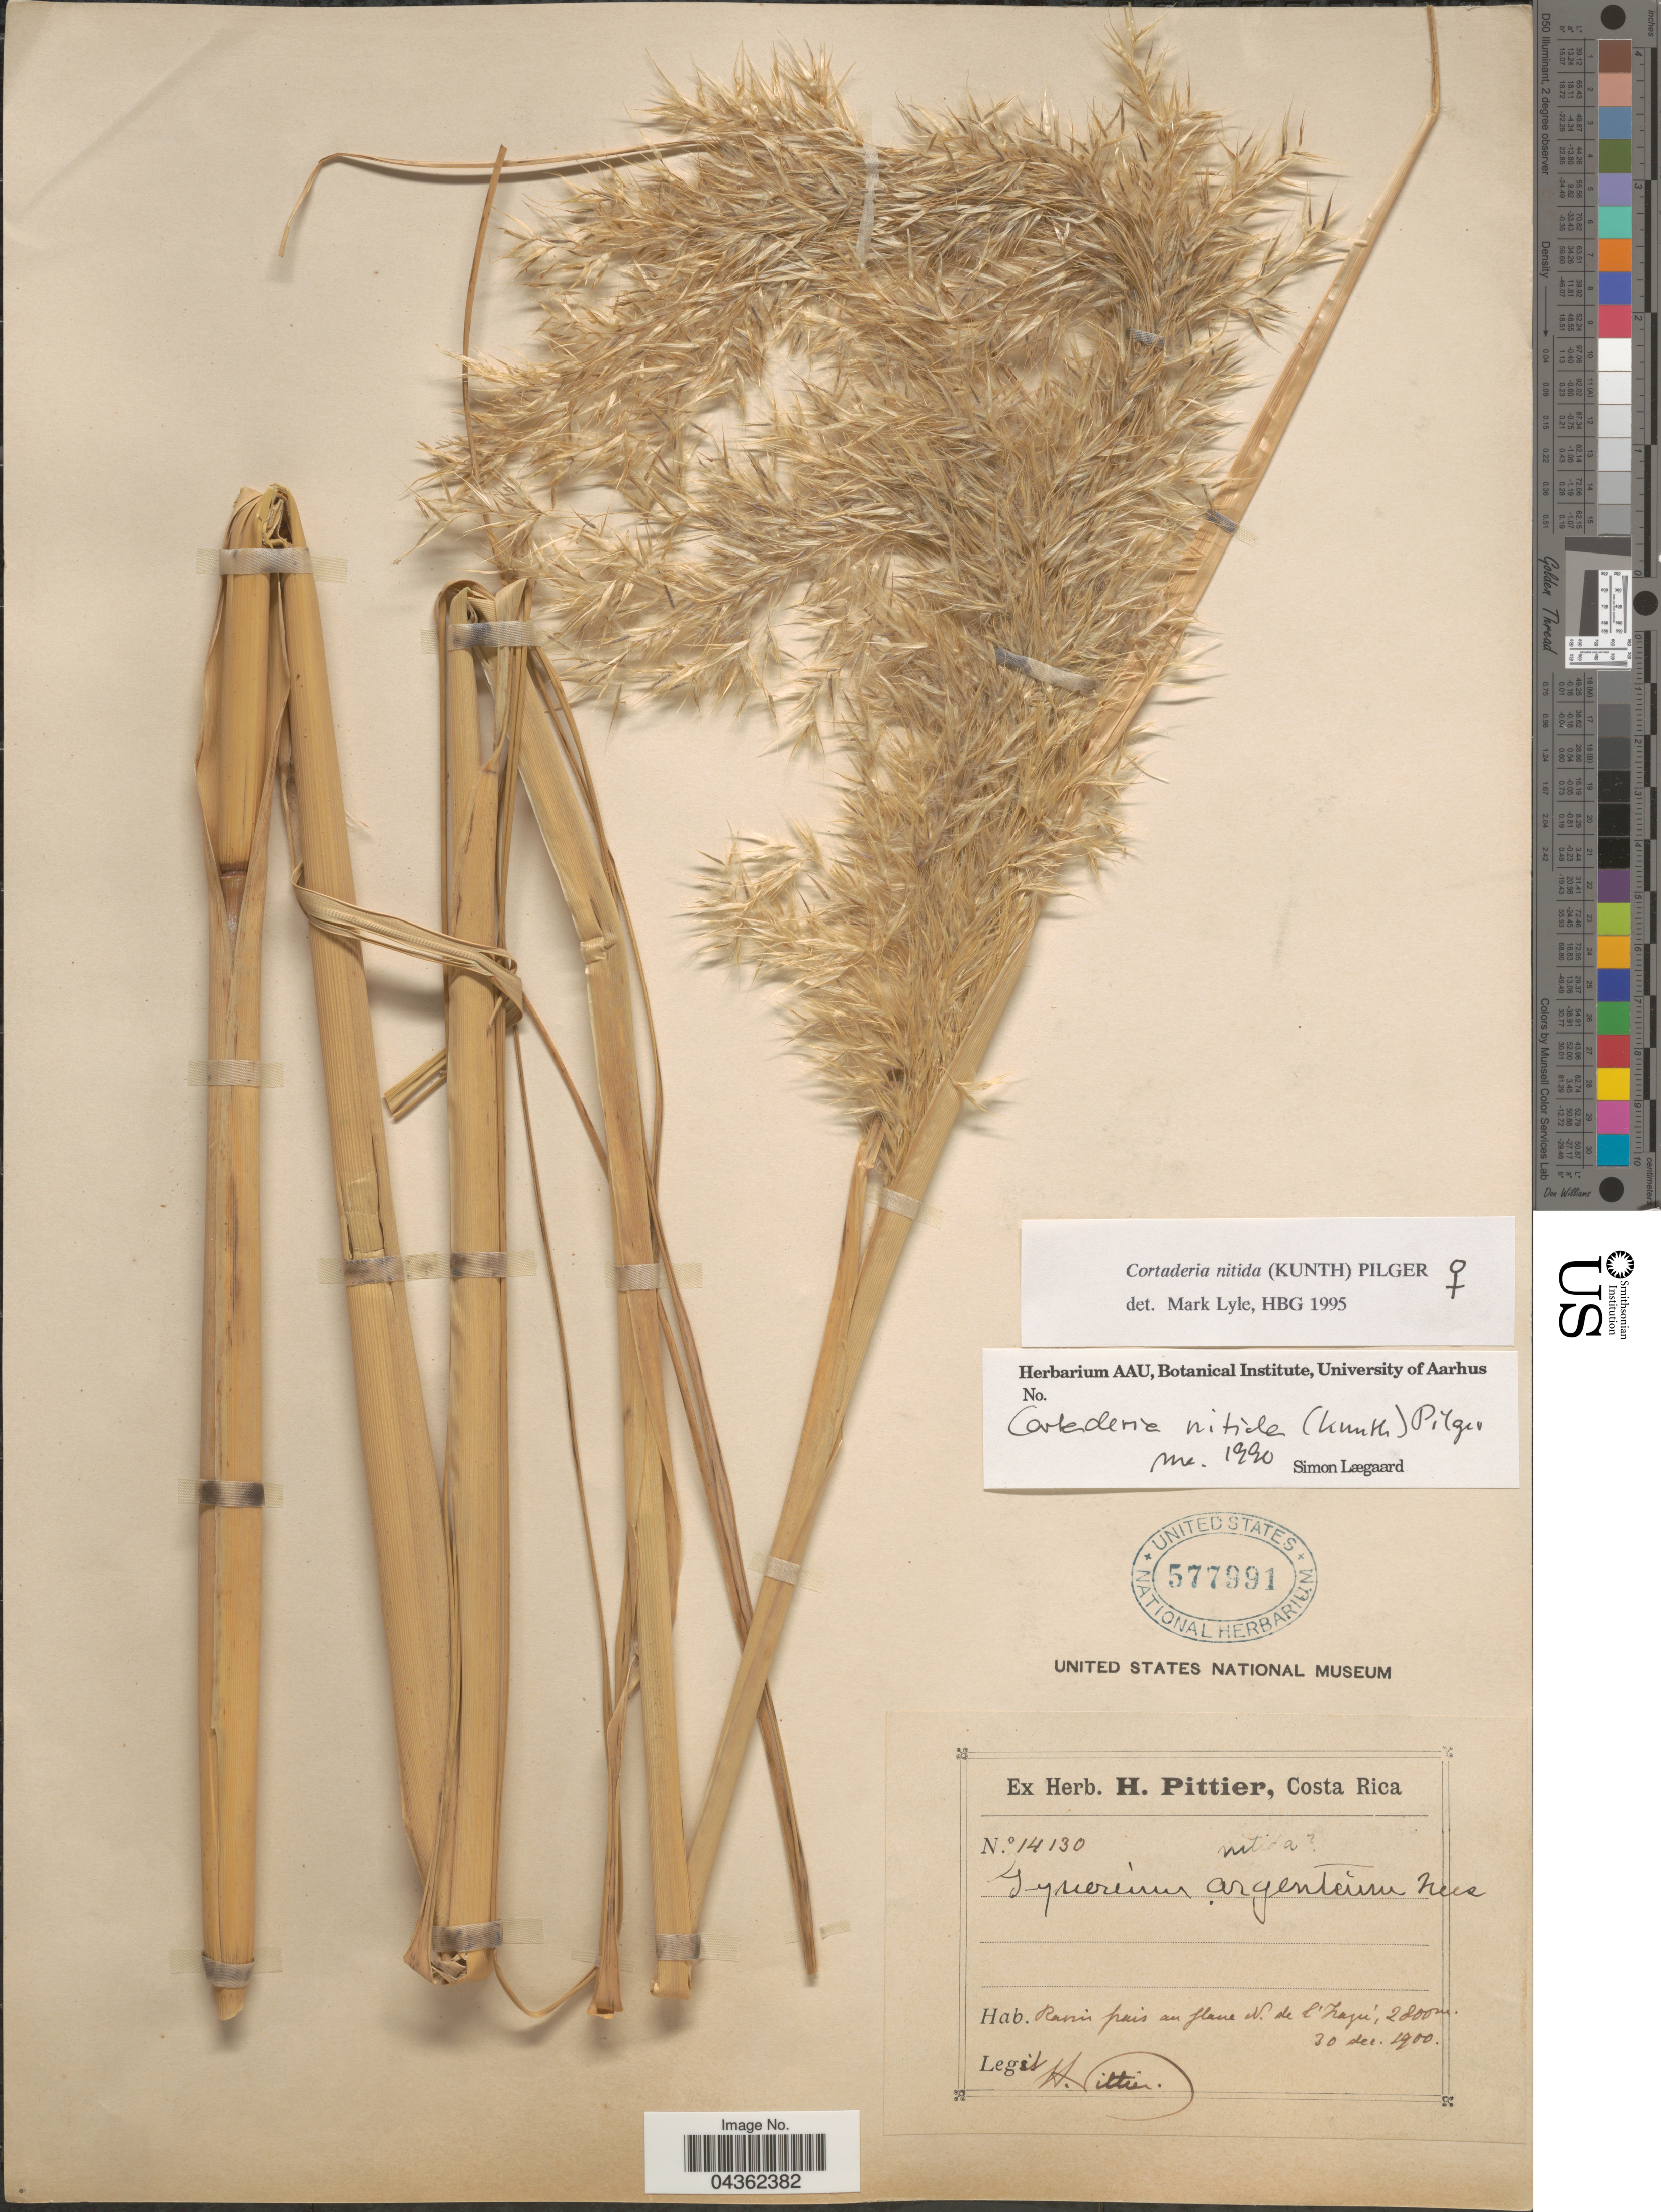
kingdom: Plantae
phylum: Tracheophyta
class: Liliopsida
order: Poales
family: Poaceae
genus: Cortaderia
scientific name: Cortaderia nitida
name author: (Kunth) Pilg.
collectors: H. F. Pittier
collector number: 14130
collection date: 1900-12-30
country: Costa Rica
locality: Ravin país au flanc N. de l'Irazú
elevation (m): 2800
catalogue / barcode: US 577991